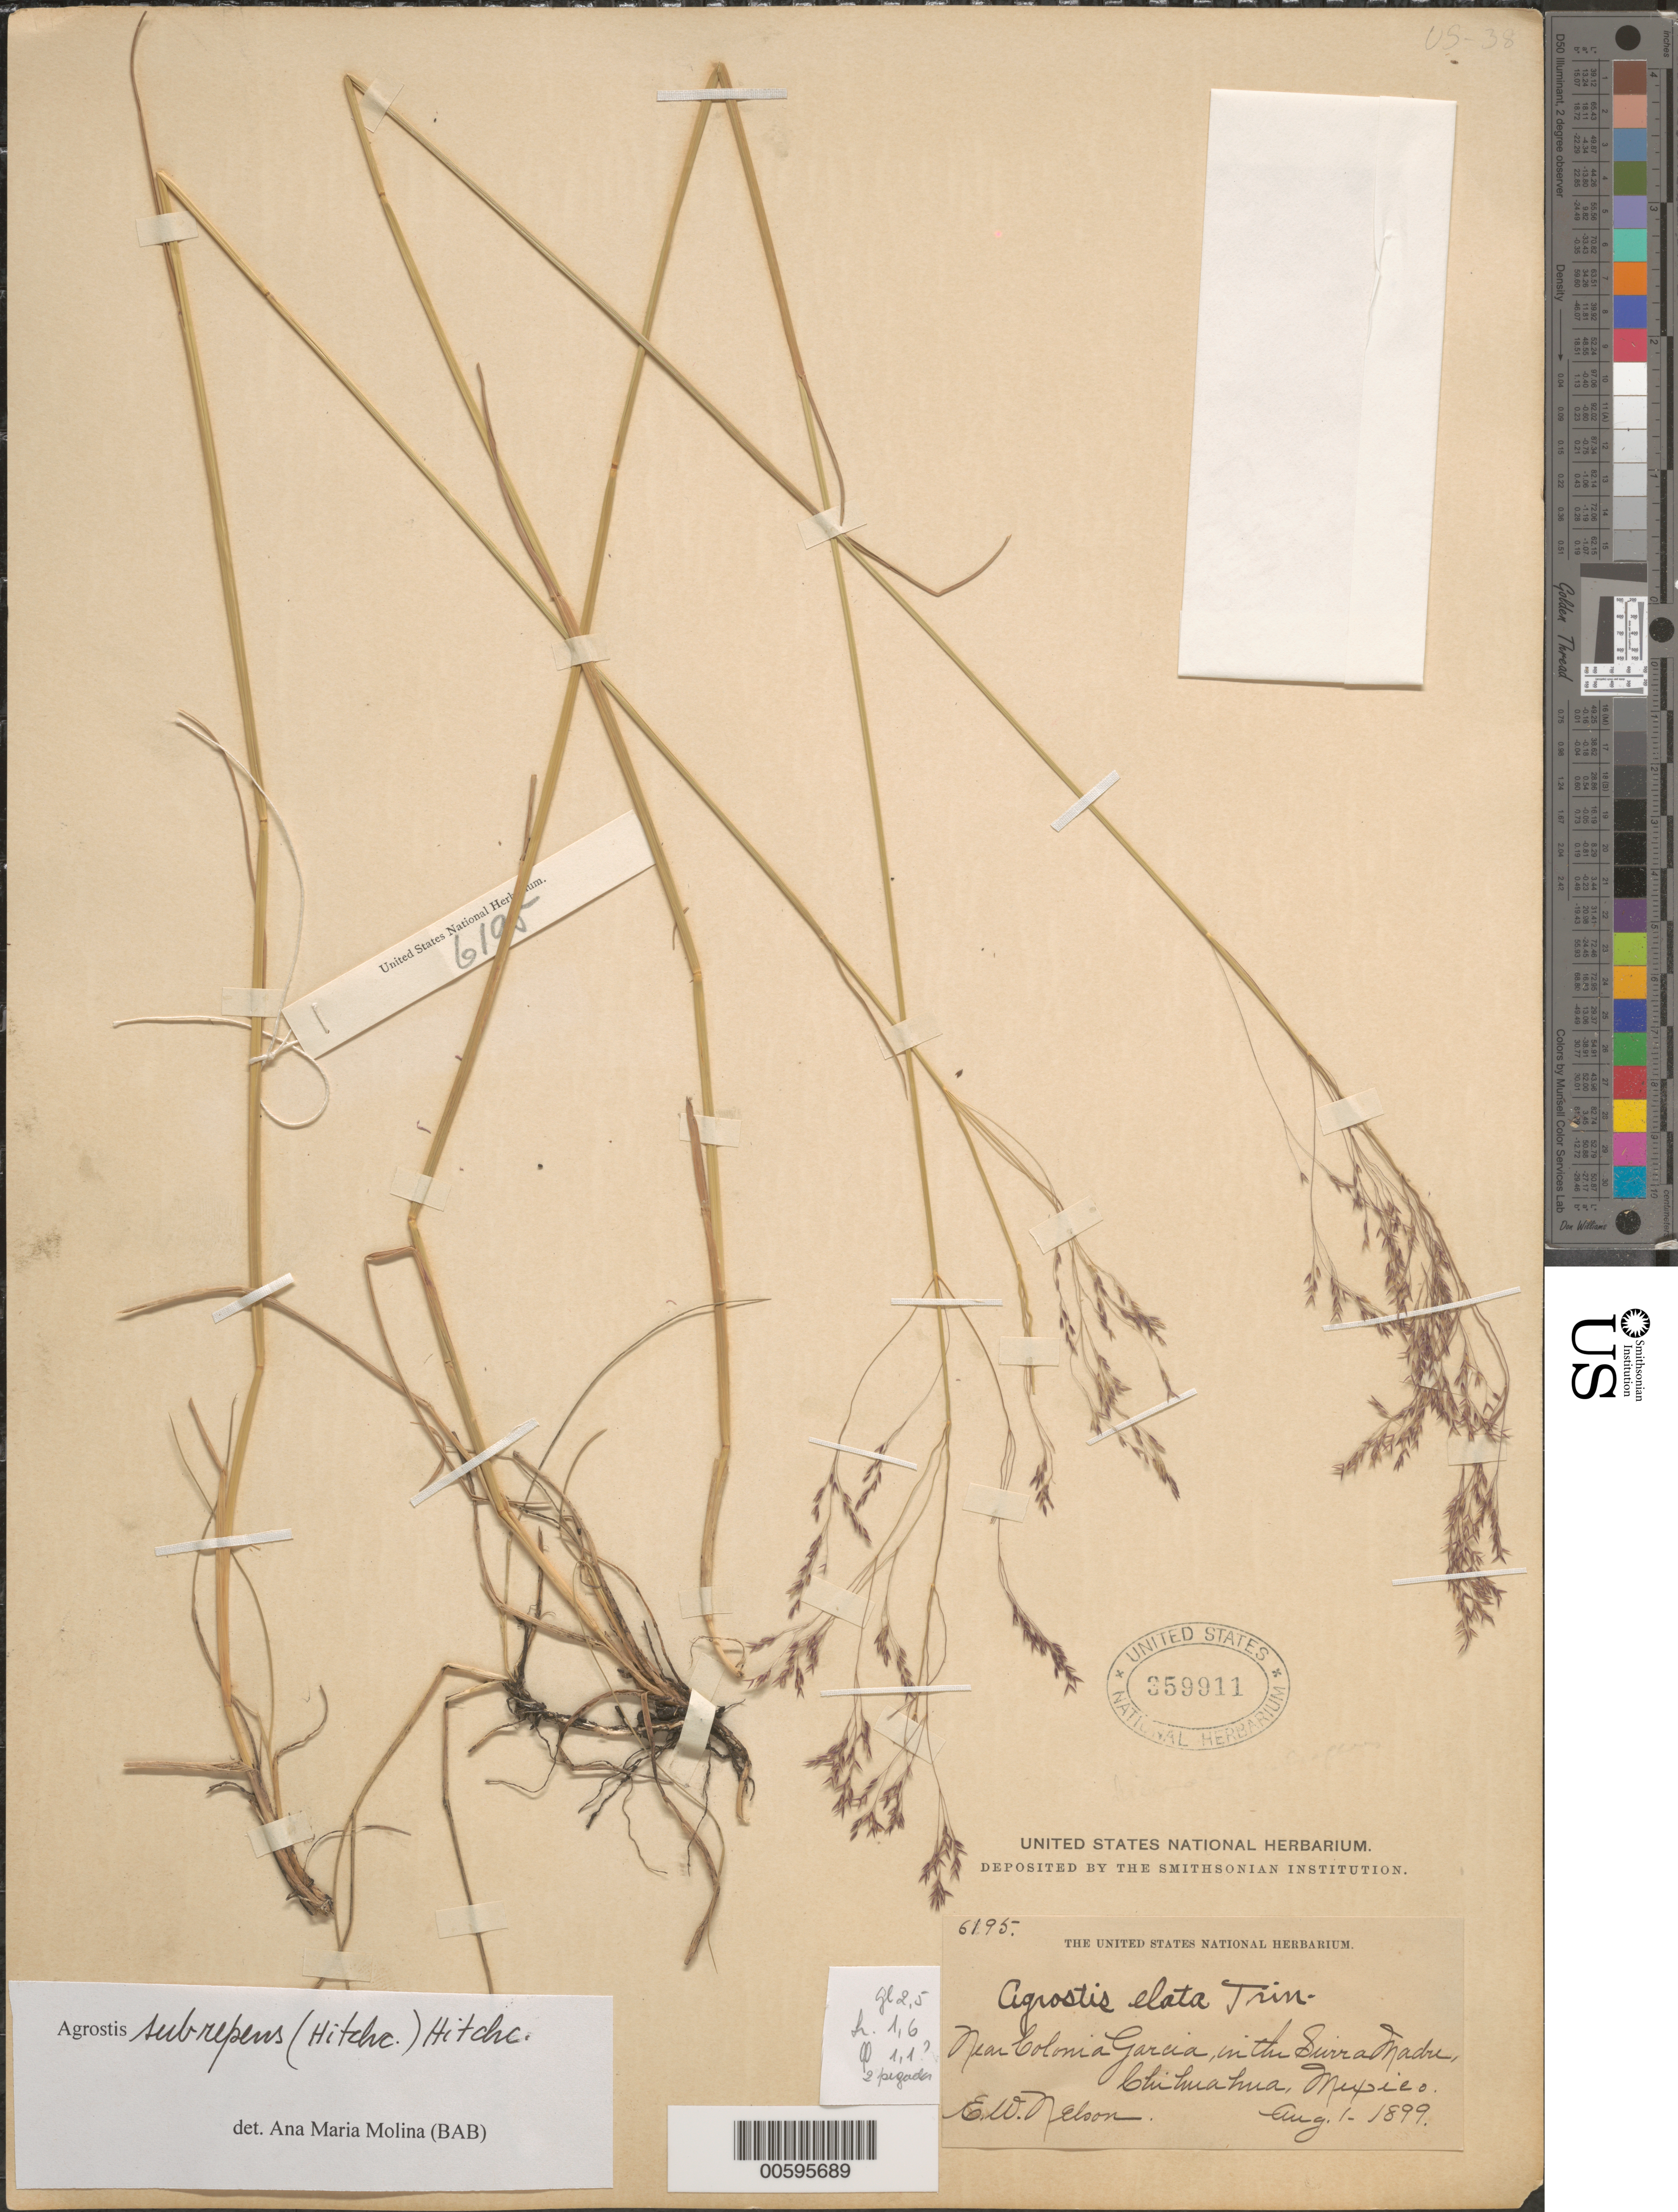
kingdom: Plantae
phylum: Tracheophyta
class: Liliopsida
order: Poales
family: Poaceae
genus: Agrostis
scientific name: Agrostis elata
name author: Trin.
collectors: E. W. Nelson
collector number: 6195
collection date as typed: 1 Aug 1899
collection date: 1899-08-01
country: Mexico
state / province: Chihuahua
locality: Near Colonia Garcia, in the Sierra Madre.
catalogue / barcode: US 359911